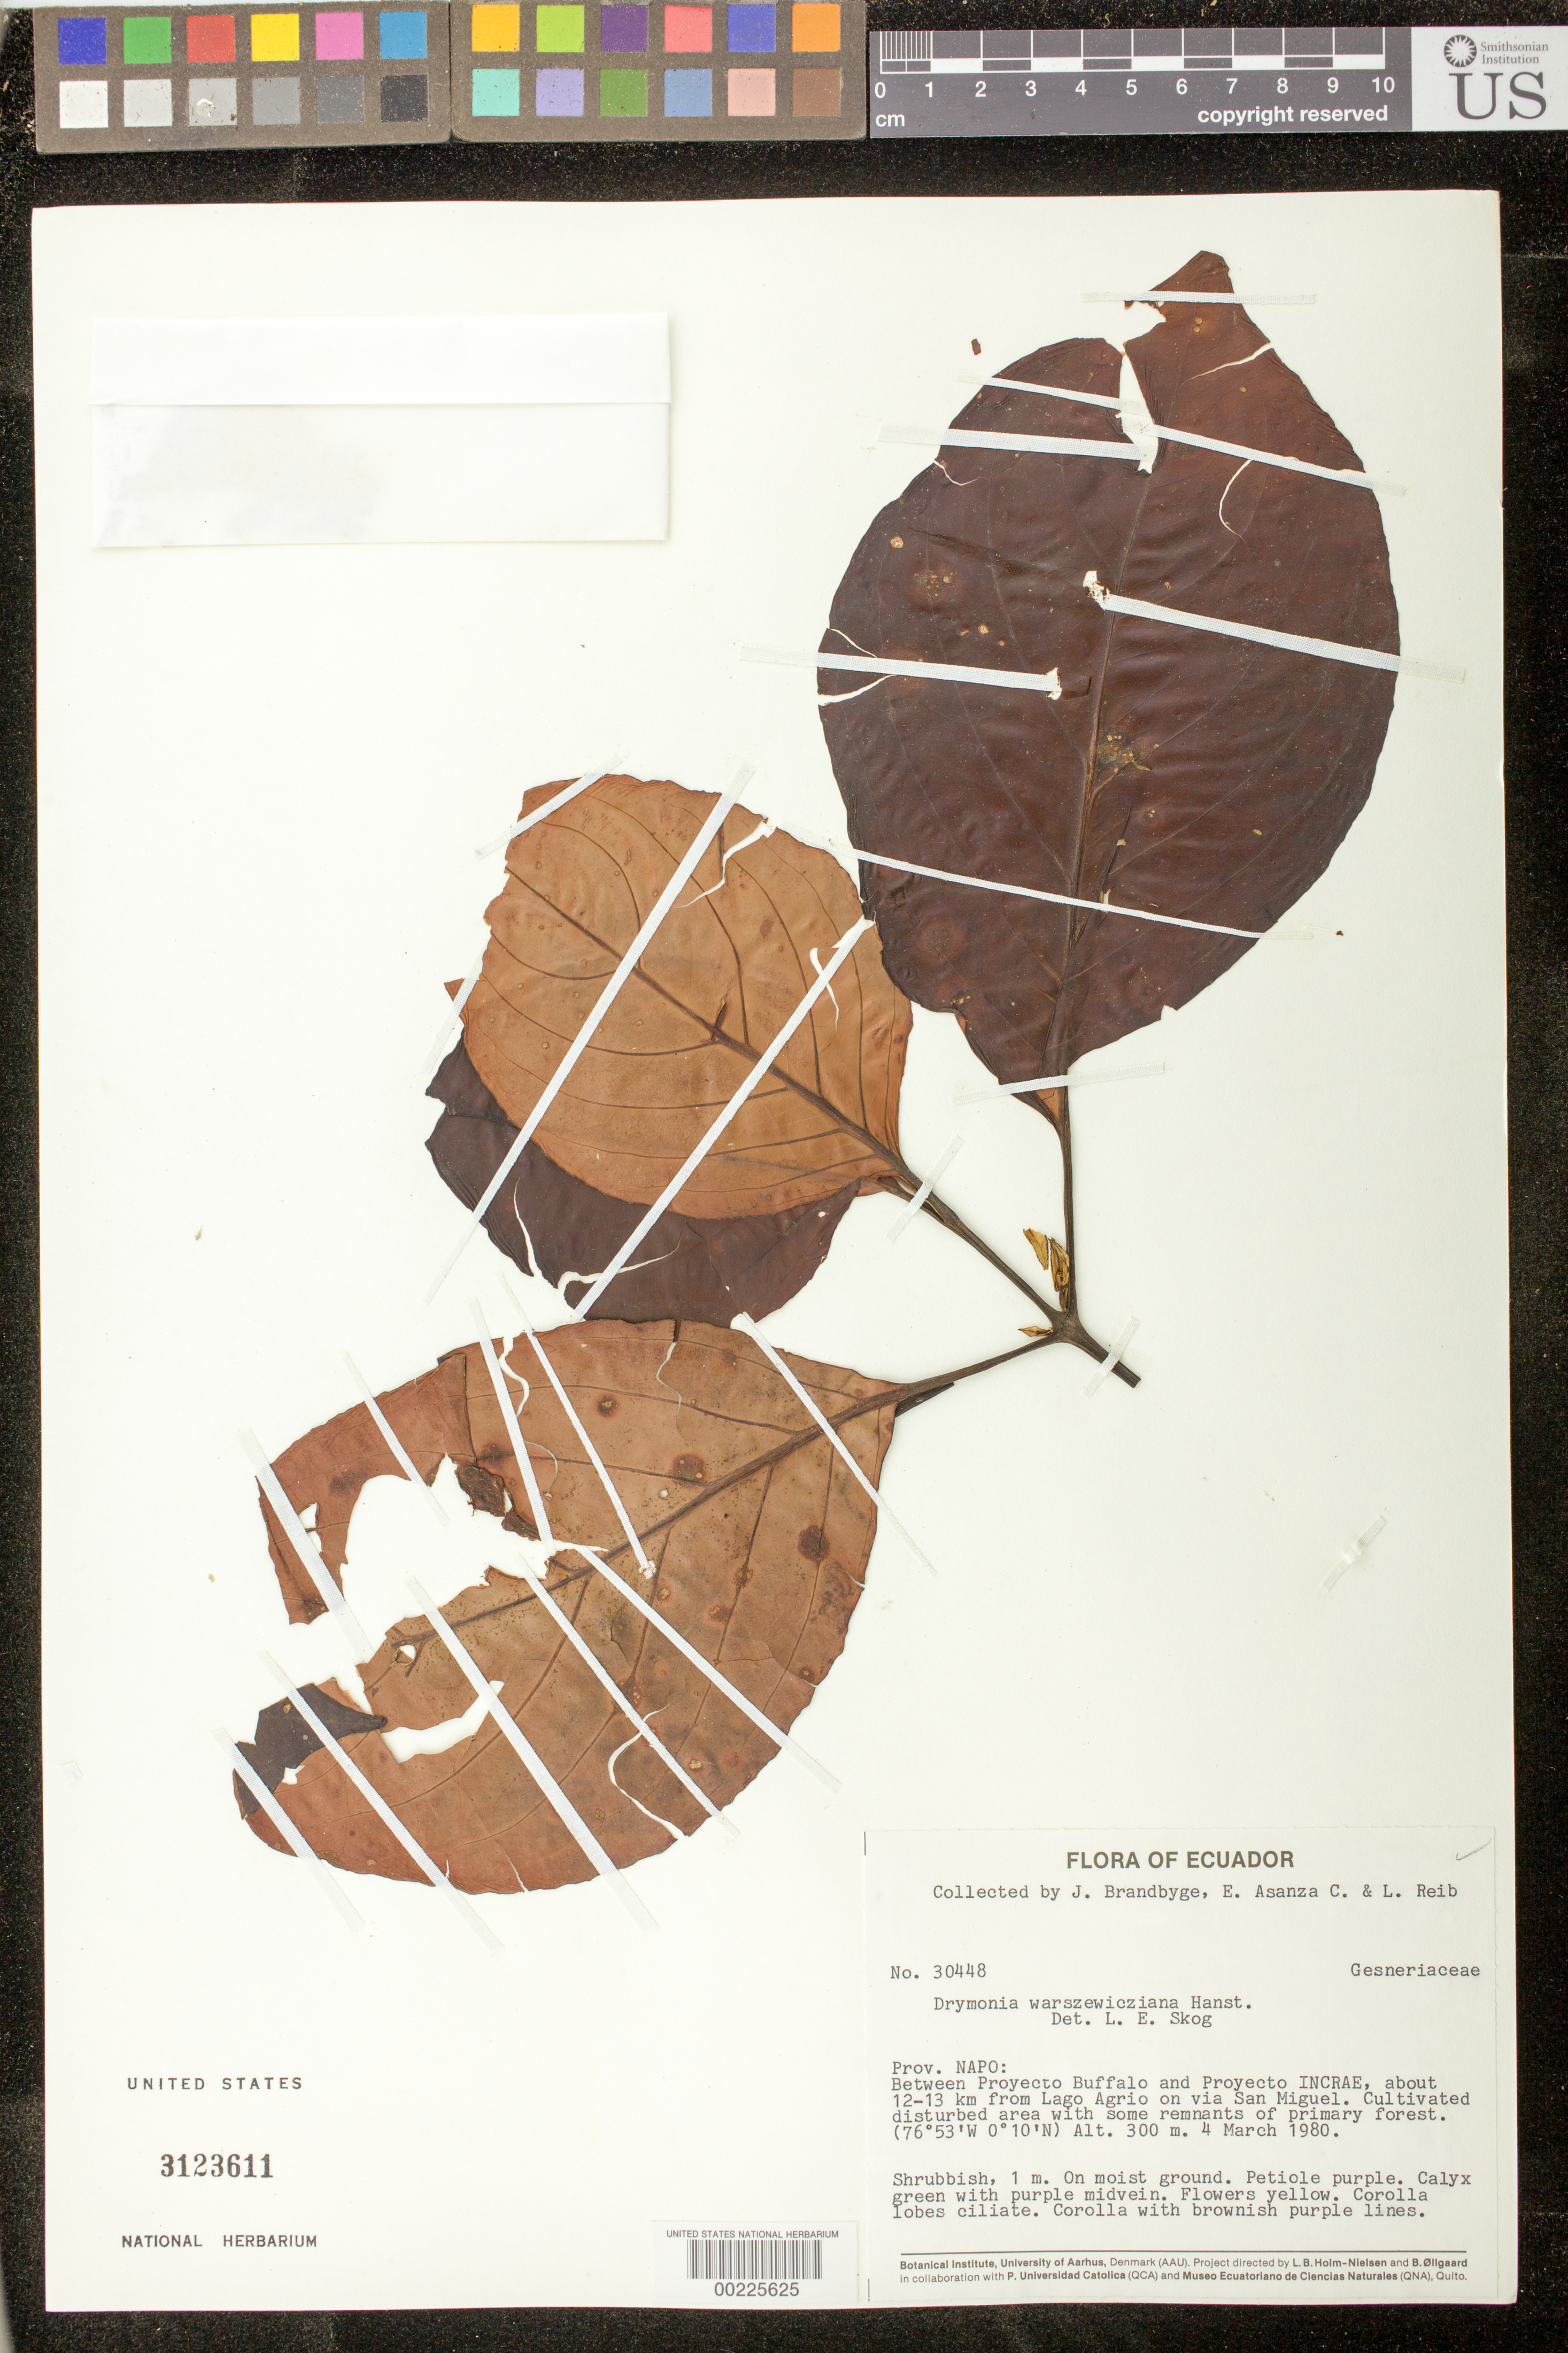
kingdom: Plantae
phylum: Tracheophyta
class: Magnoliopsida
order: Lamiales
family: Gesneriaceae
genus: Drymonia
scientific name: Drymonia warszewicziana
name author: Hanst.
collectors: J. Brandbyge & et al.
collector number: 30448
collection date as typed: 04 Mar 1980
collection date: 1980-03-04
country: Ecuador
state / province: Napo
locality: Between Proyecto Buffalo and Proyecto Incrae, about 12-13 km from Lago Agrio on via San Miguel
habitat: Cultivated disturbed area with some remnants of primary forest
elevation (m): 300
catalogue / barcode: US 3123611